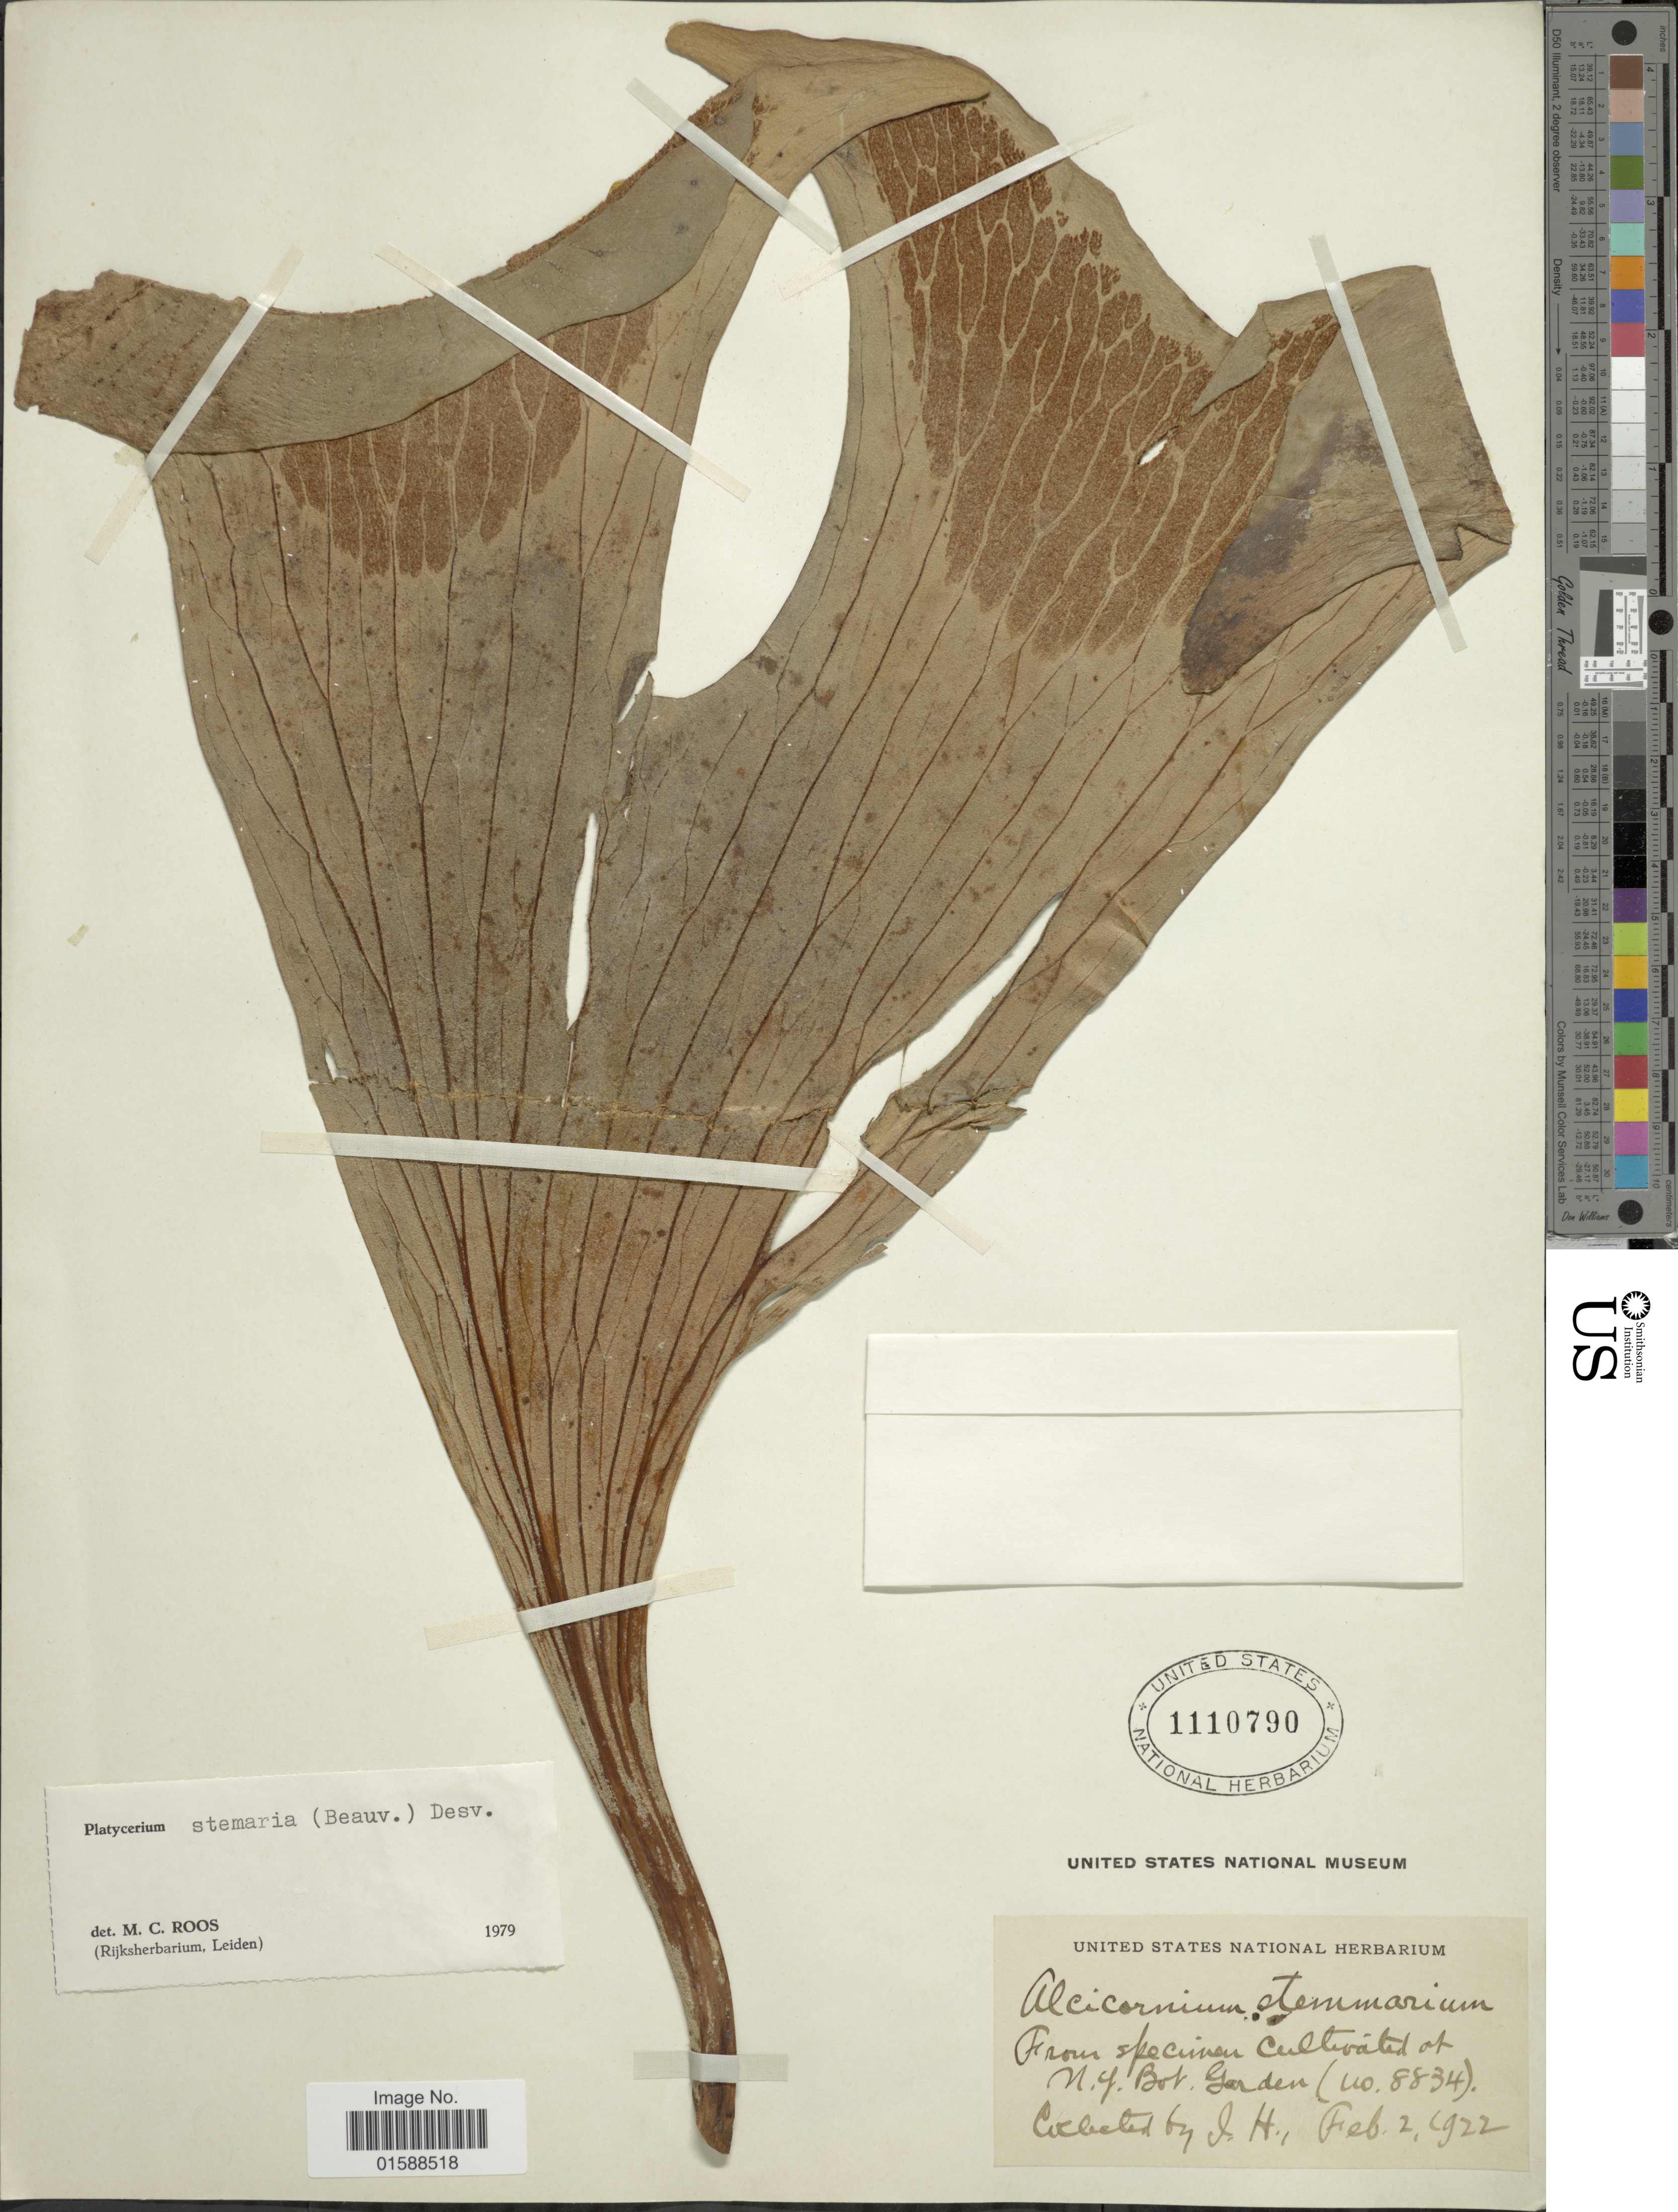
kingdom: Plantae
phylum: Tracheophyta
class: Polypodiopsida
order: Polypodiales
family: Polypodiaceae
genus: Platycerium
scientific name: Platycerium stemaria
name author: (P. Beauv.) Desv.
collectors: J. H.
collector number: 8834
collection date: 1922-02-02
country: United States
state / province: New York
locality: N. Y. Bot. Garden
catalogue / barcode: US 1110790